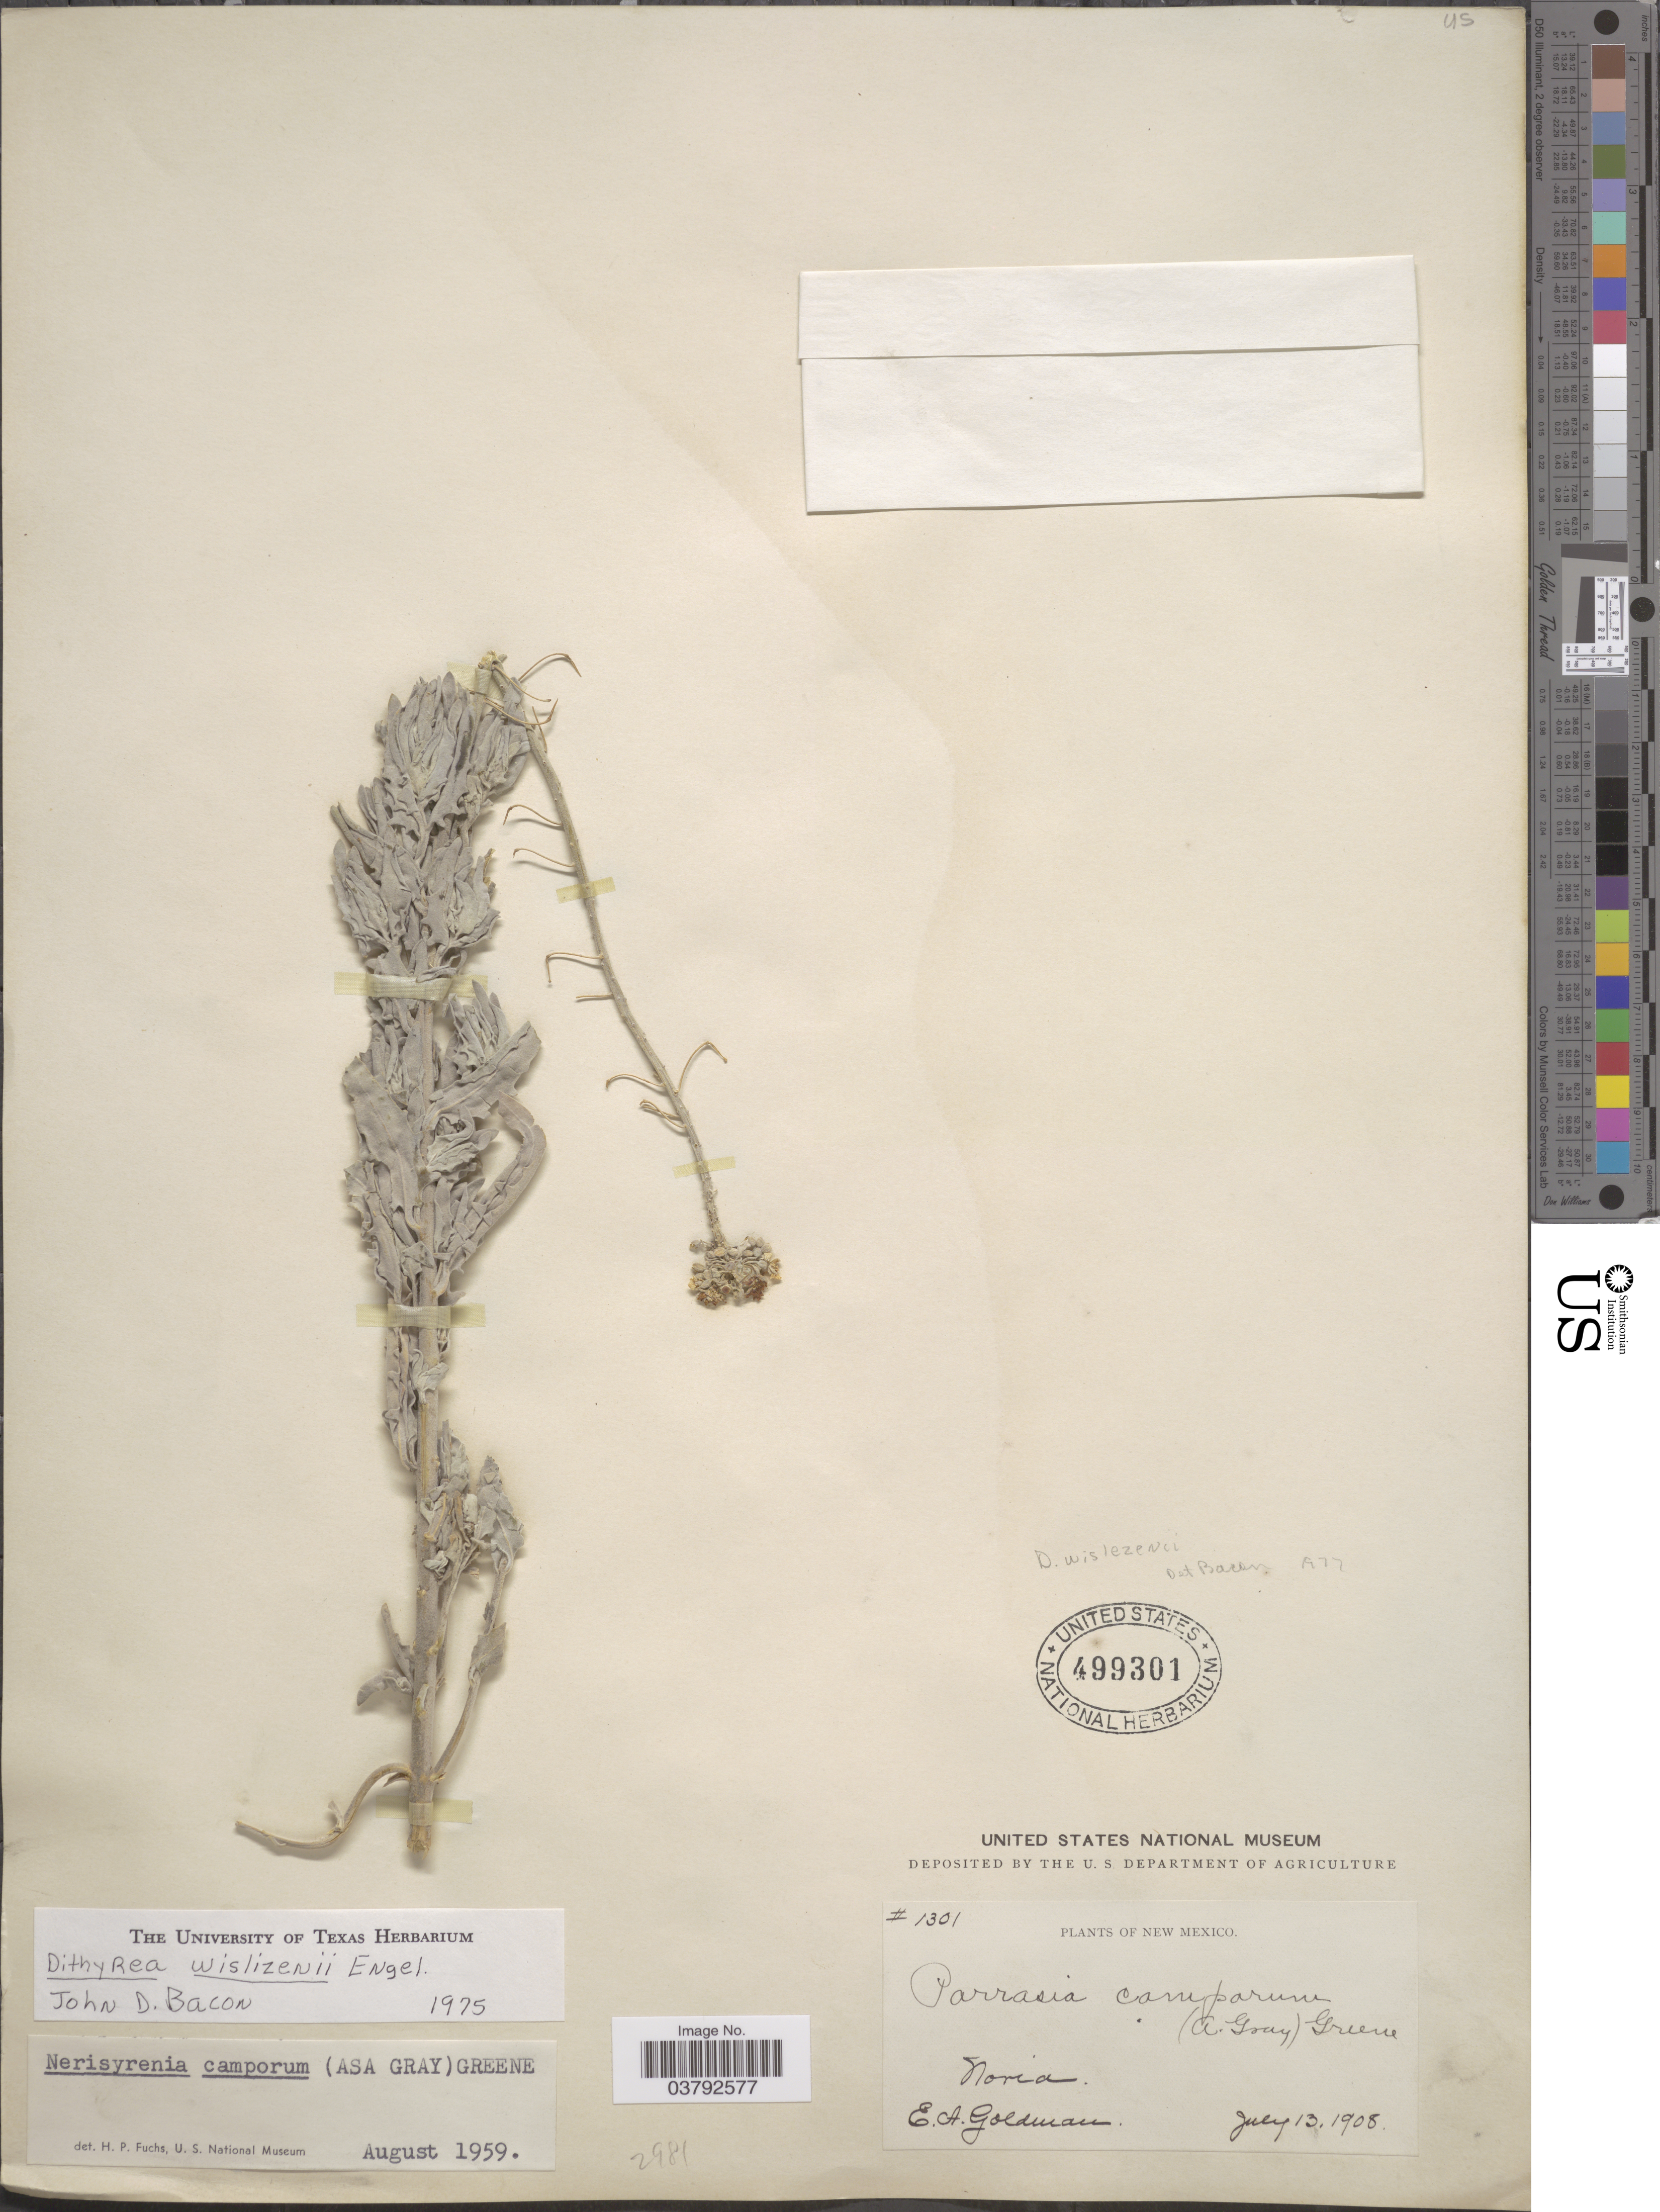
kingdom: Plantae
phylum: Tracheophyta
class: Magnoliopsida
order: Brassicales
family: Brassicaceae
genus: Dithyrea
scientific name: Dithyrea wislizeni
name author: Engelm.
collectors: E. A. Goldman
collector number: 1301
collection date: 1908-07-13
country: United States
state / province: New Mexico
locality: Noria.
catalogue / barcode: US 499301